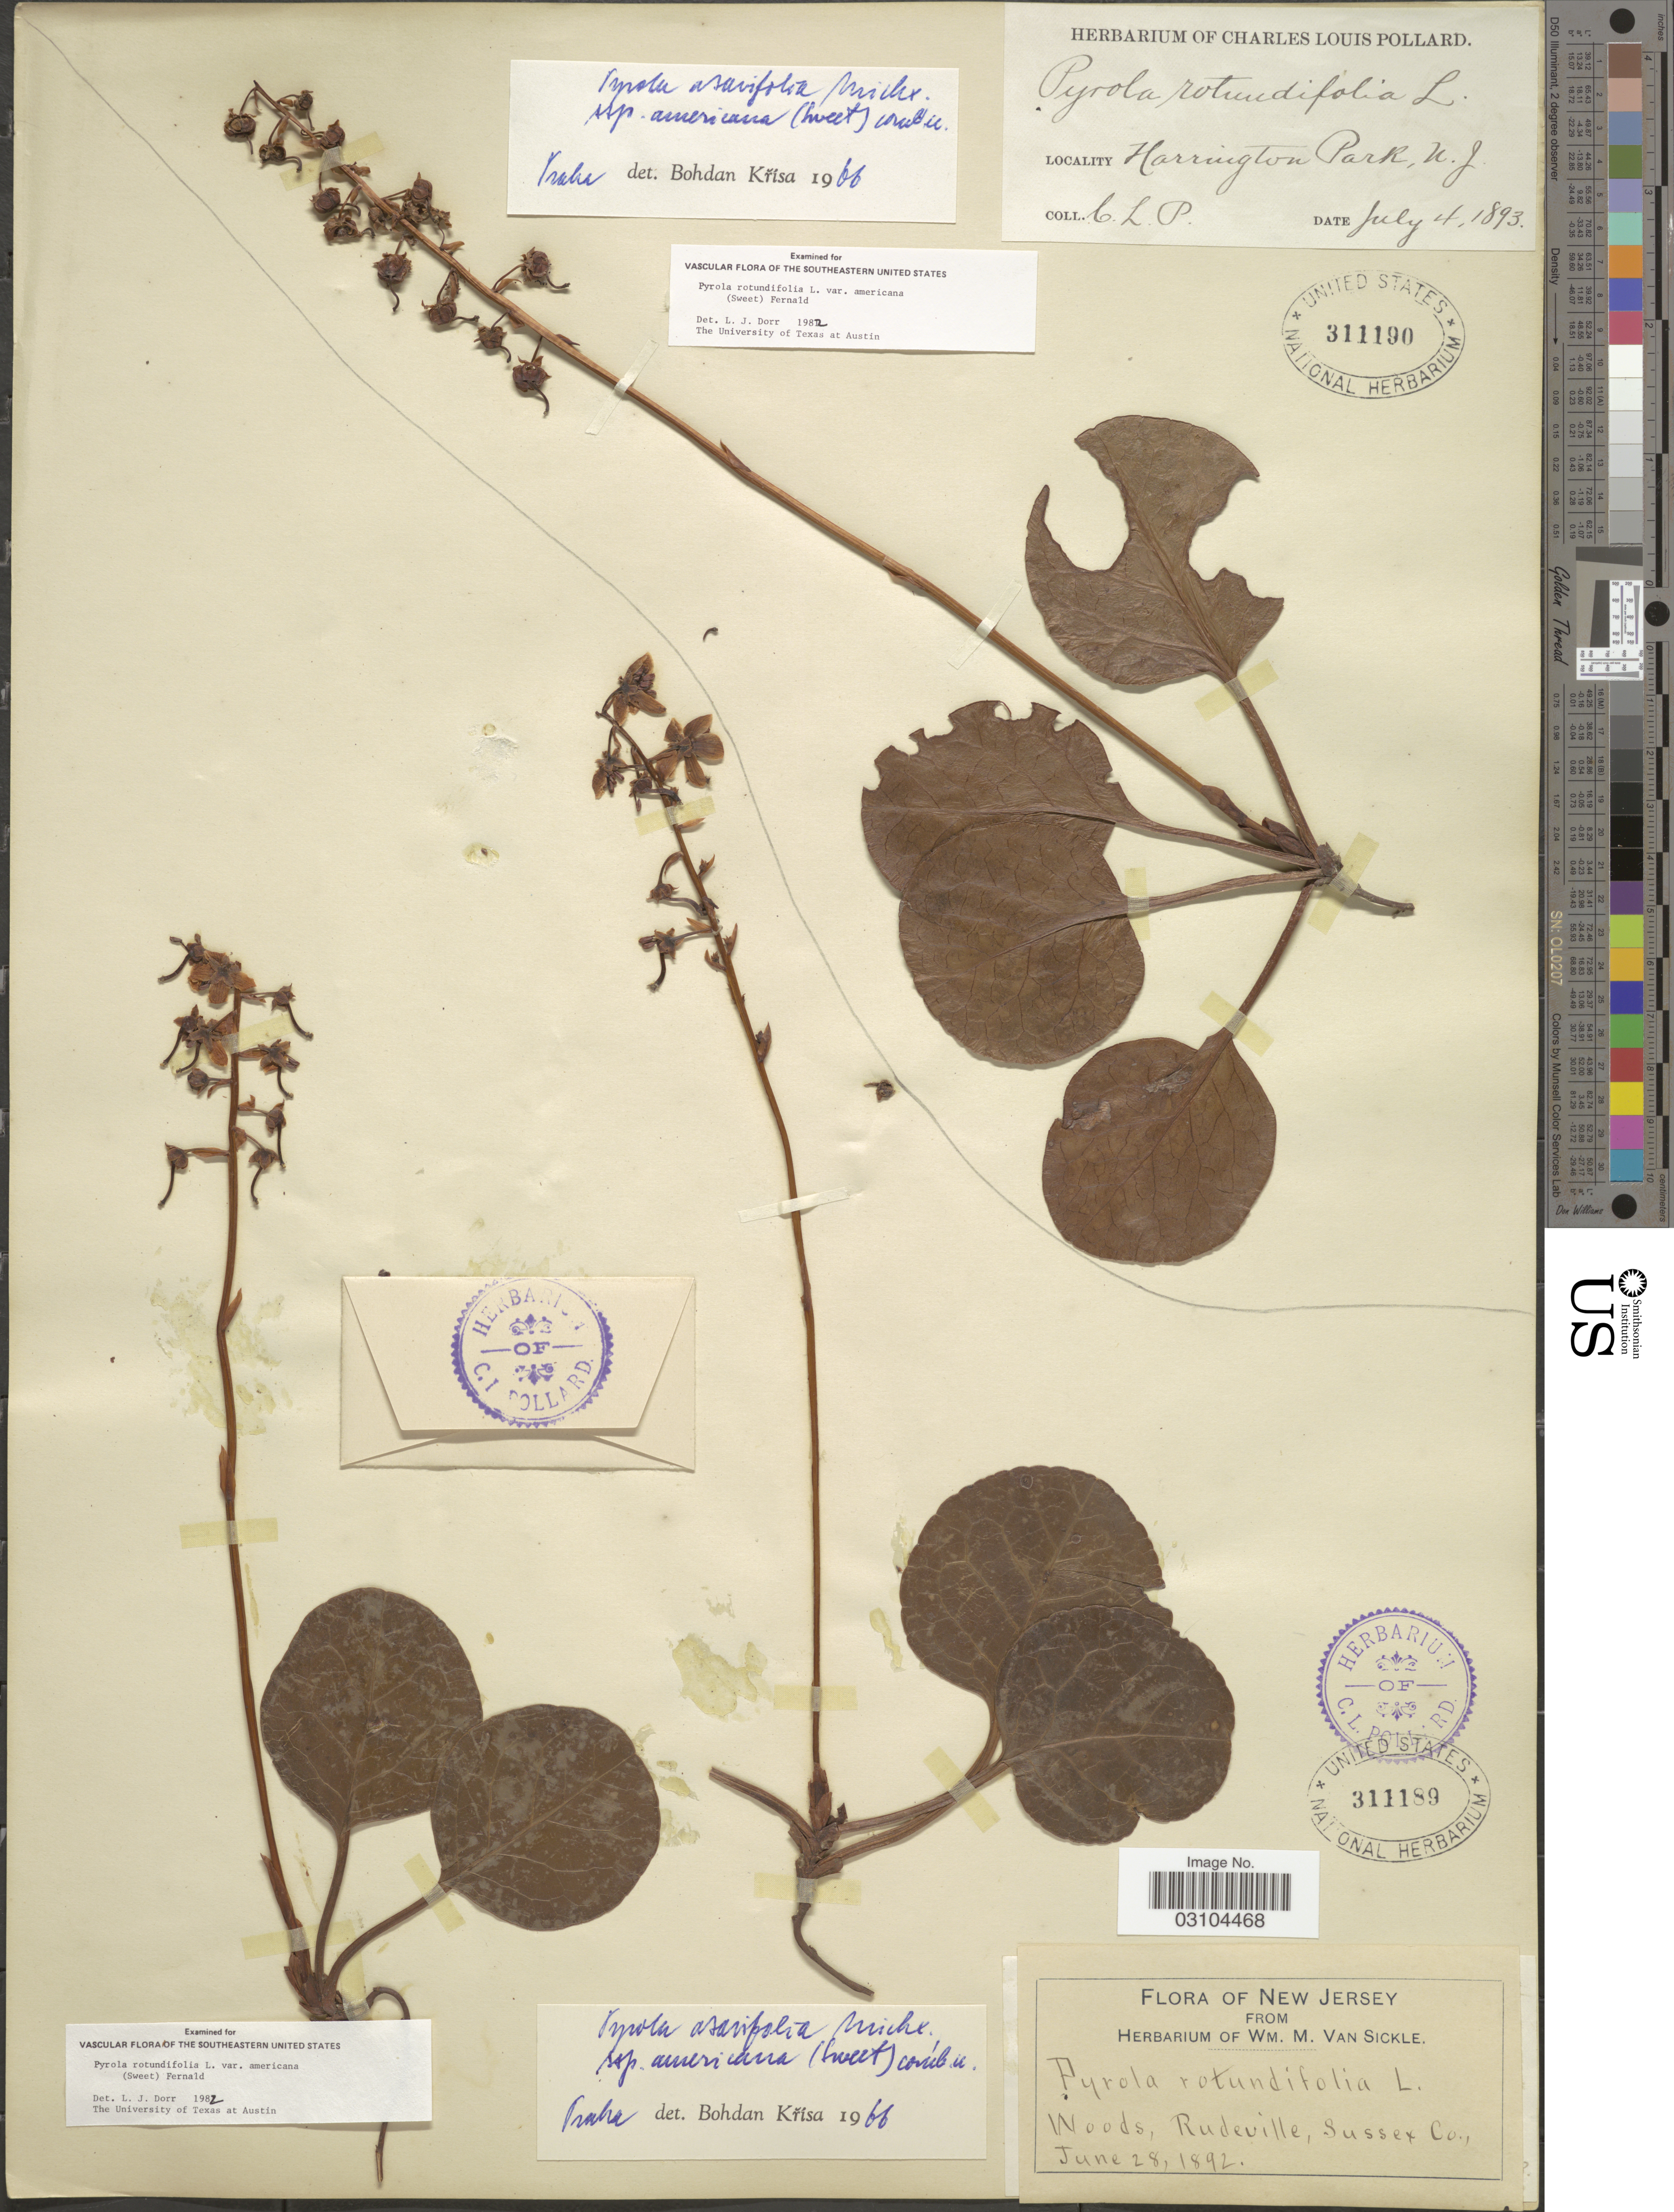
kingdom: Plantae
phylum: Tracheophyta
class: Magnoliopsida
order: Ericales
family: Ericaceae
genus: Pyrola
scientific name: Pyrola rotundifolia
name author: L.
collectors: C. L. Pollard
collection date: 1893-07-04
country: United States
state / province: New Jersey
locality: Harrington Park, N. J.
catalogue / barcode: US 311190